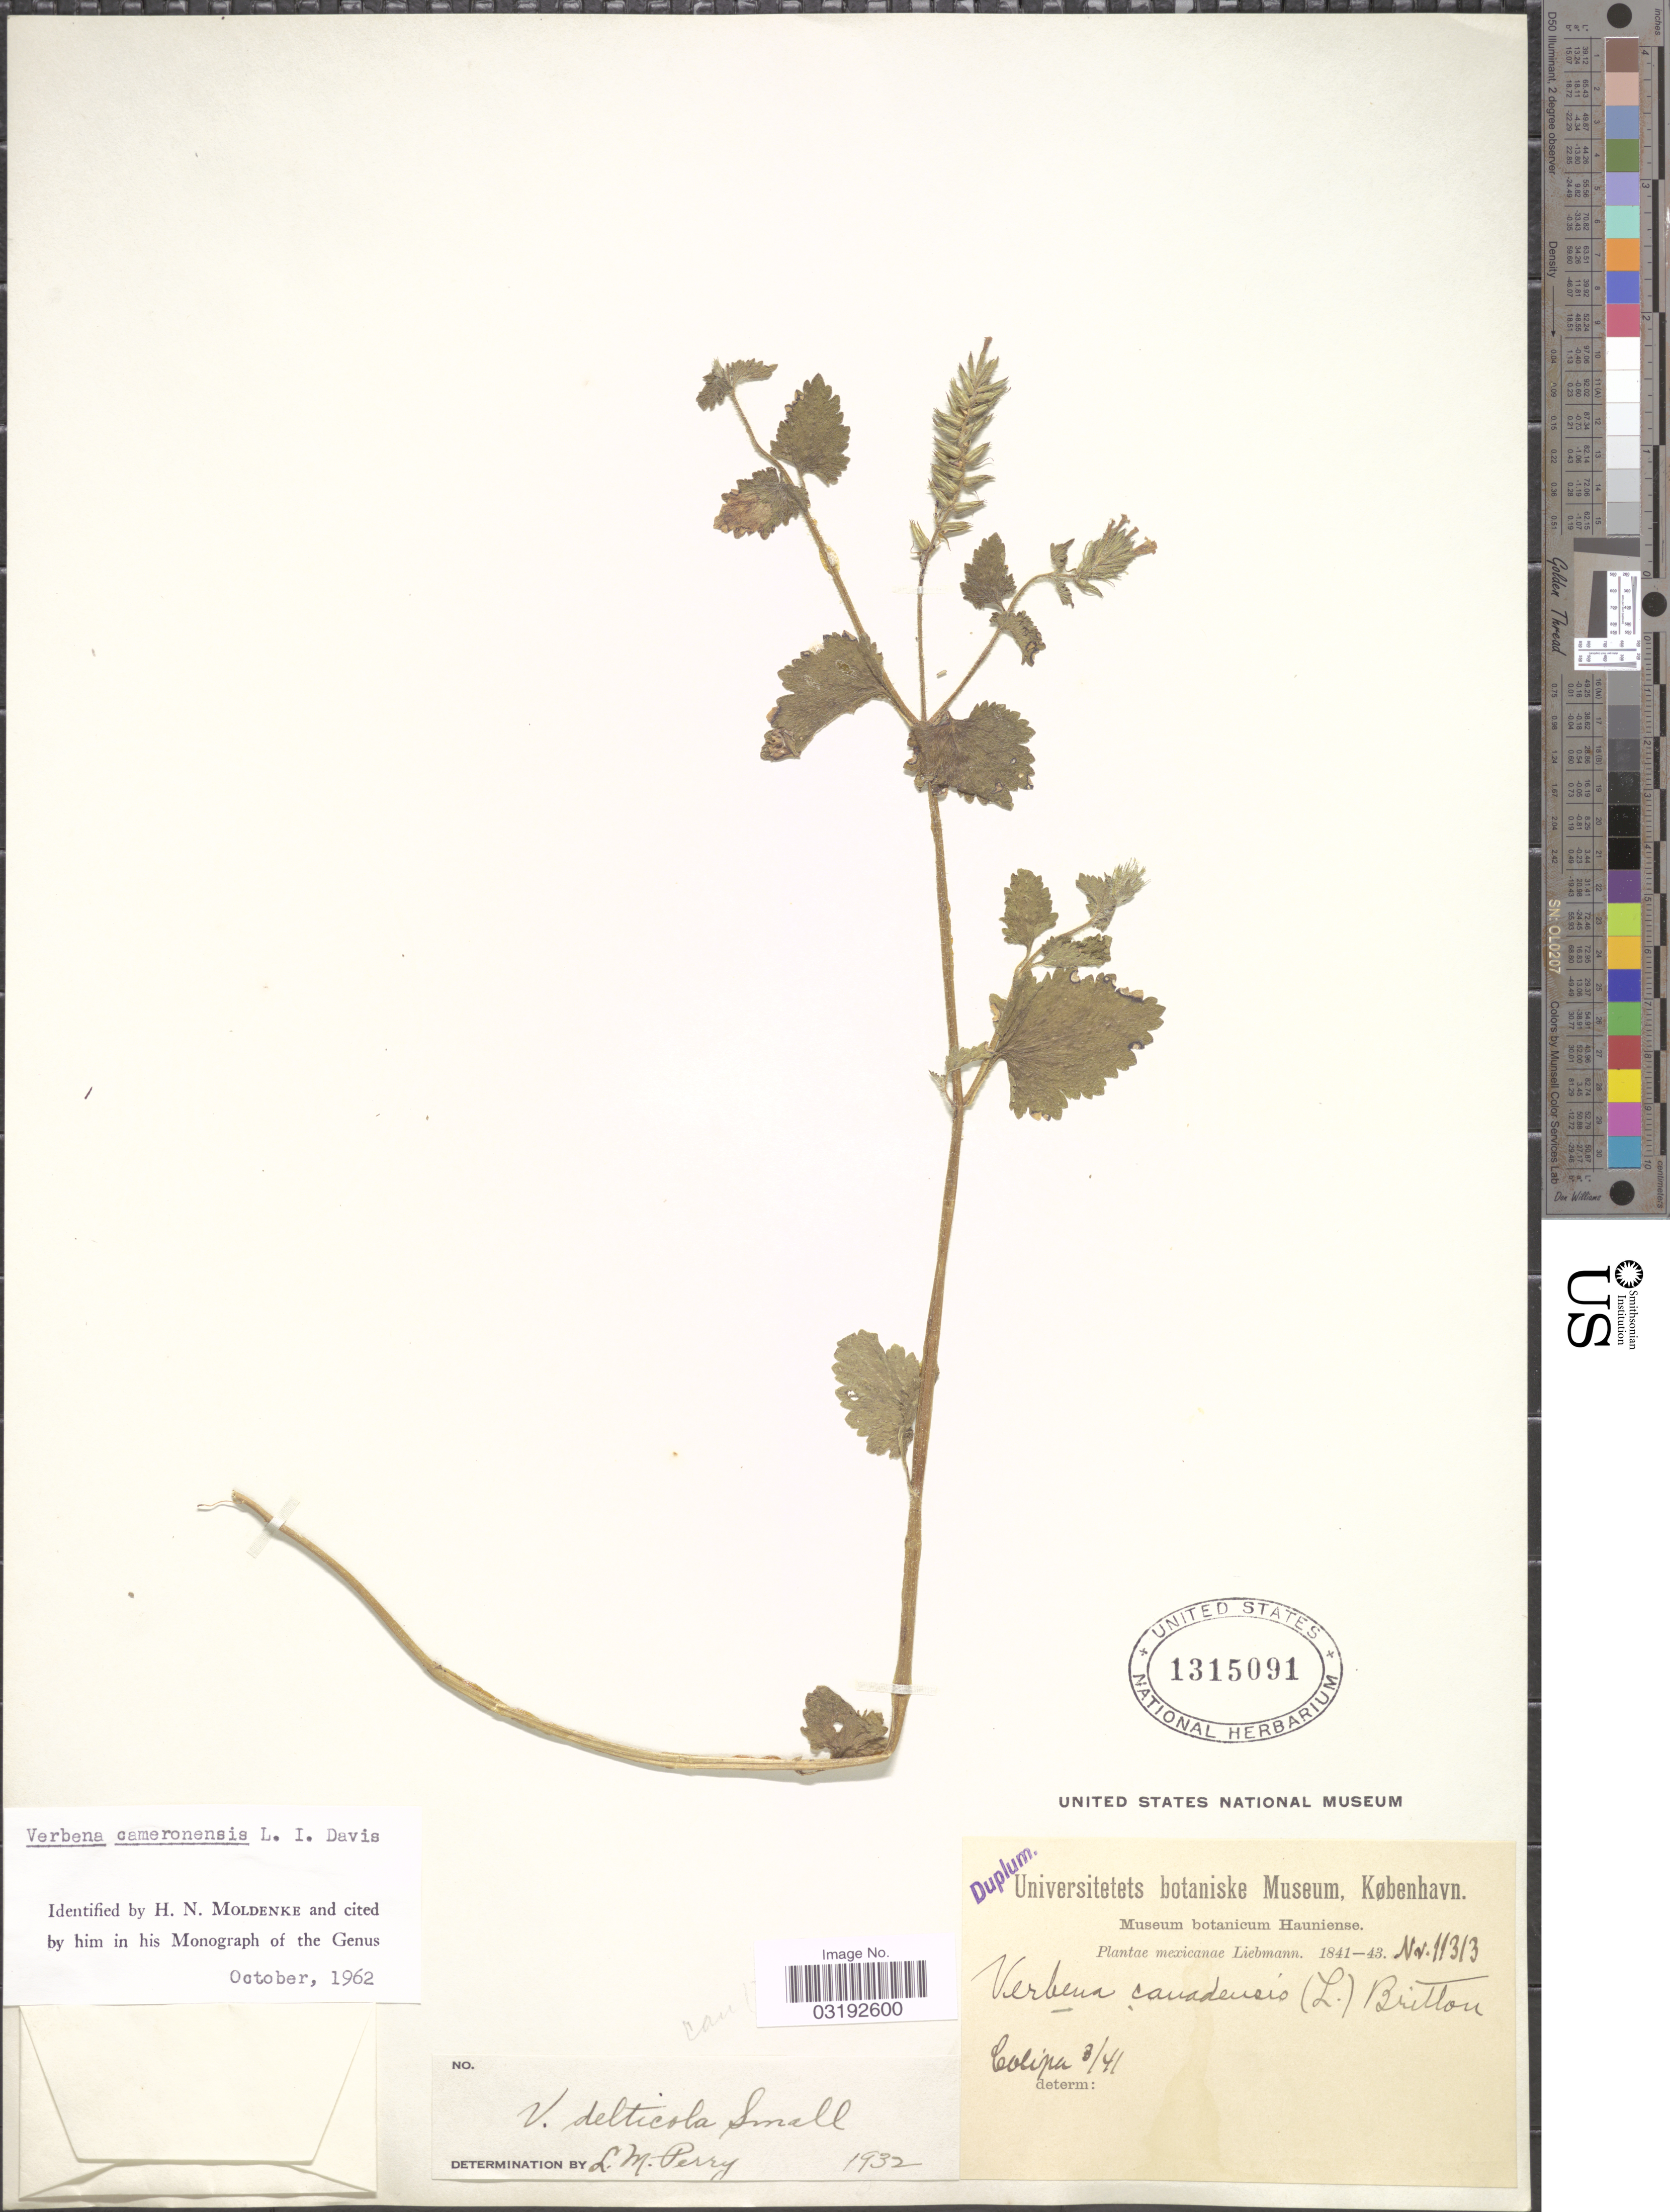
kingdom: Plantae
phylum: Tracheophyta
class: Magnoliopsida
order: Lamiales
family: Verbenaceae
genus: Verbena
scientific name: Verbena cameronensis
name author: L.I. Davis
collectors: Liebmann, --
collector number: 11313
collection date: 1841-03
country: Mexico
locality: Colipa..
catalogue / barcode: US 1315091